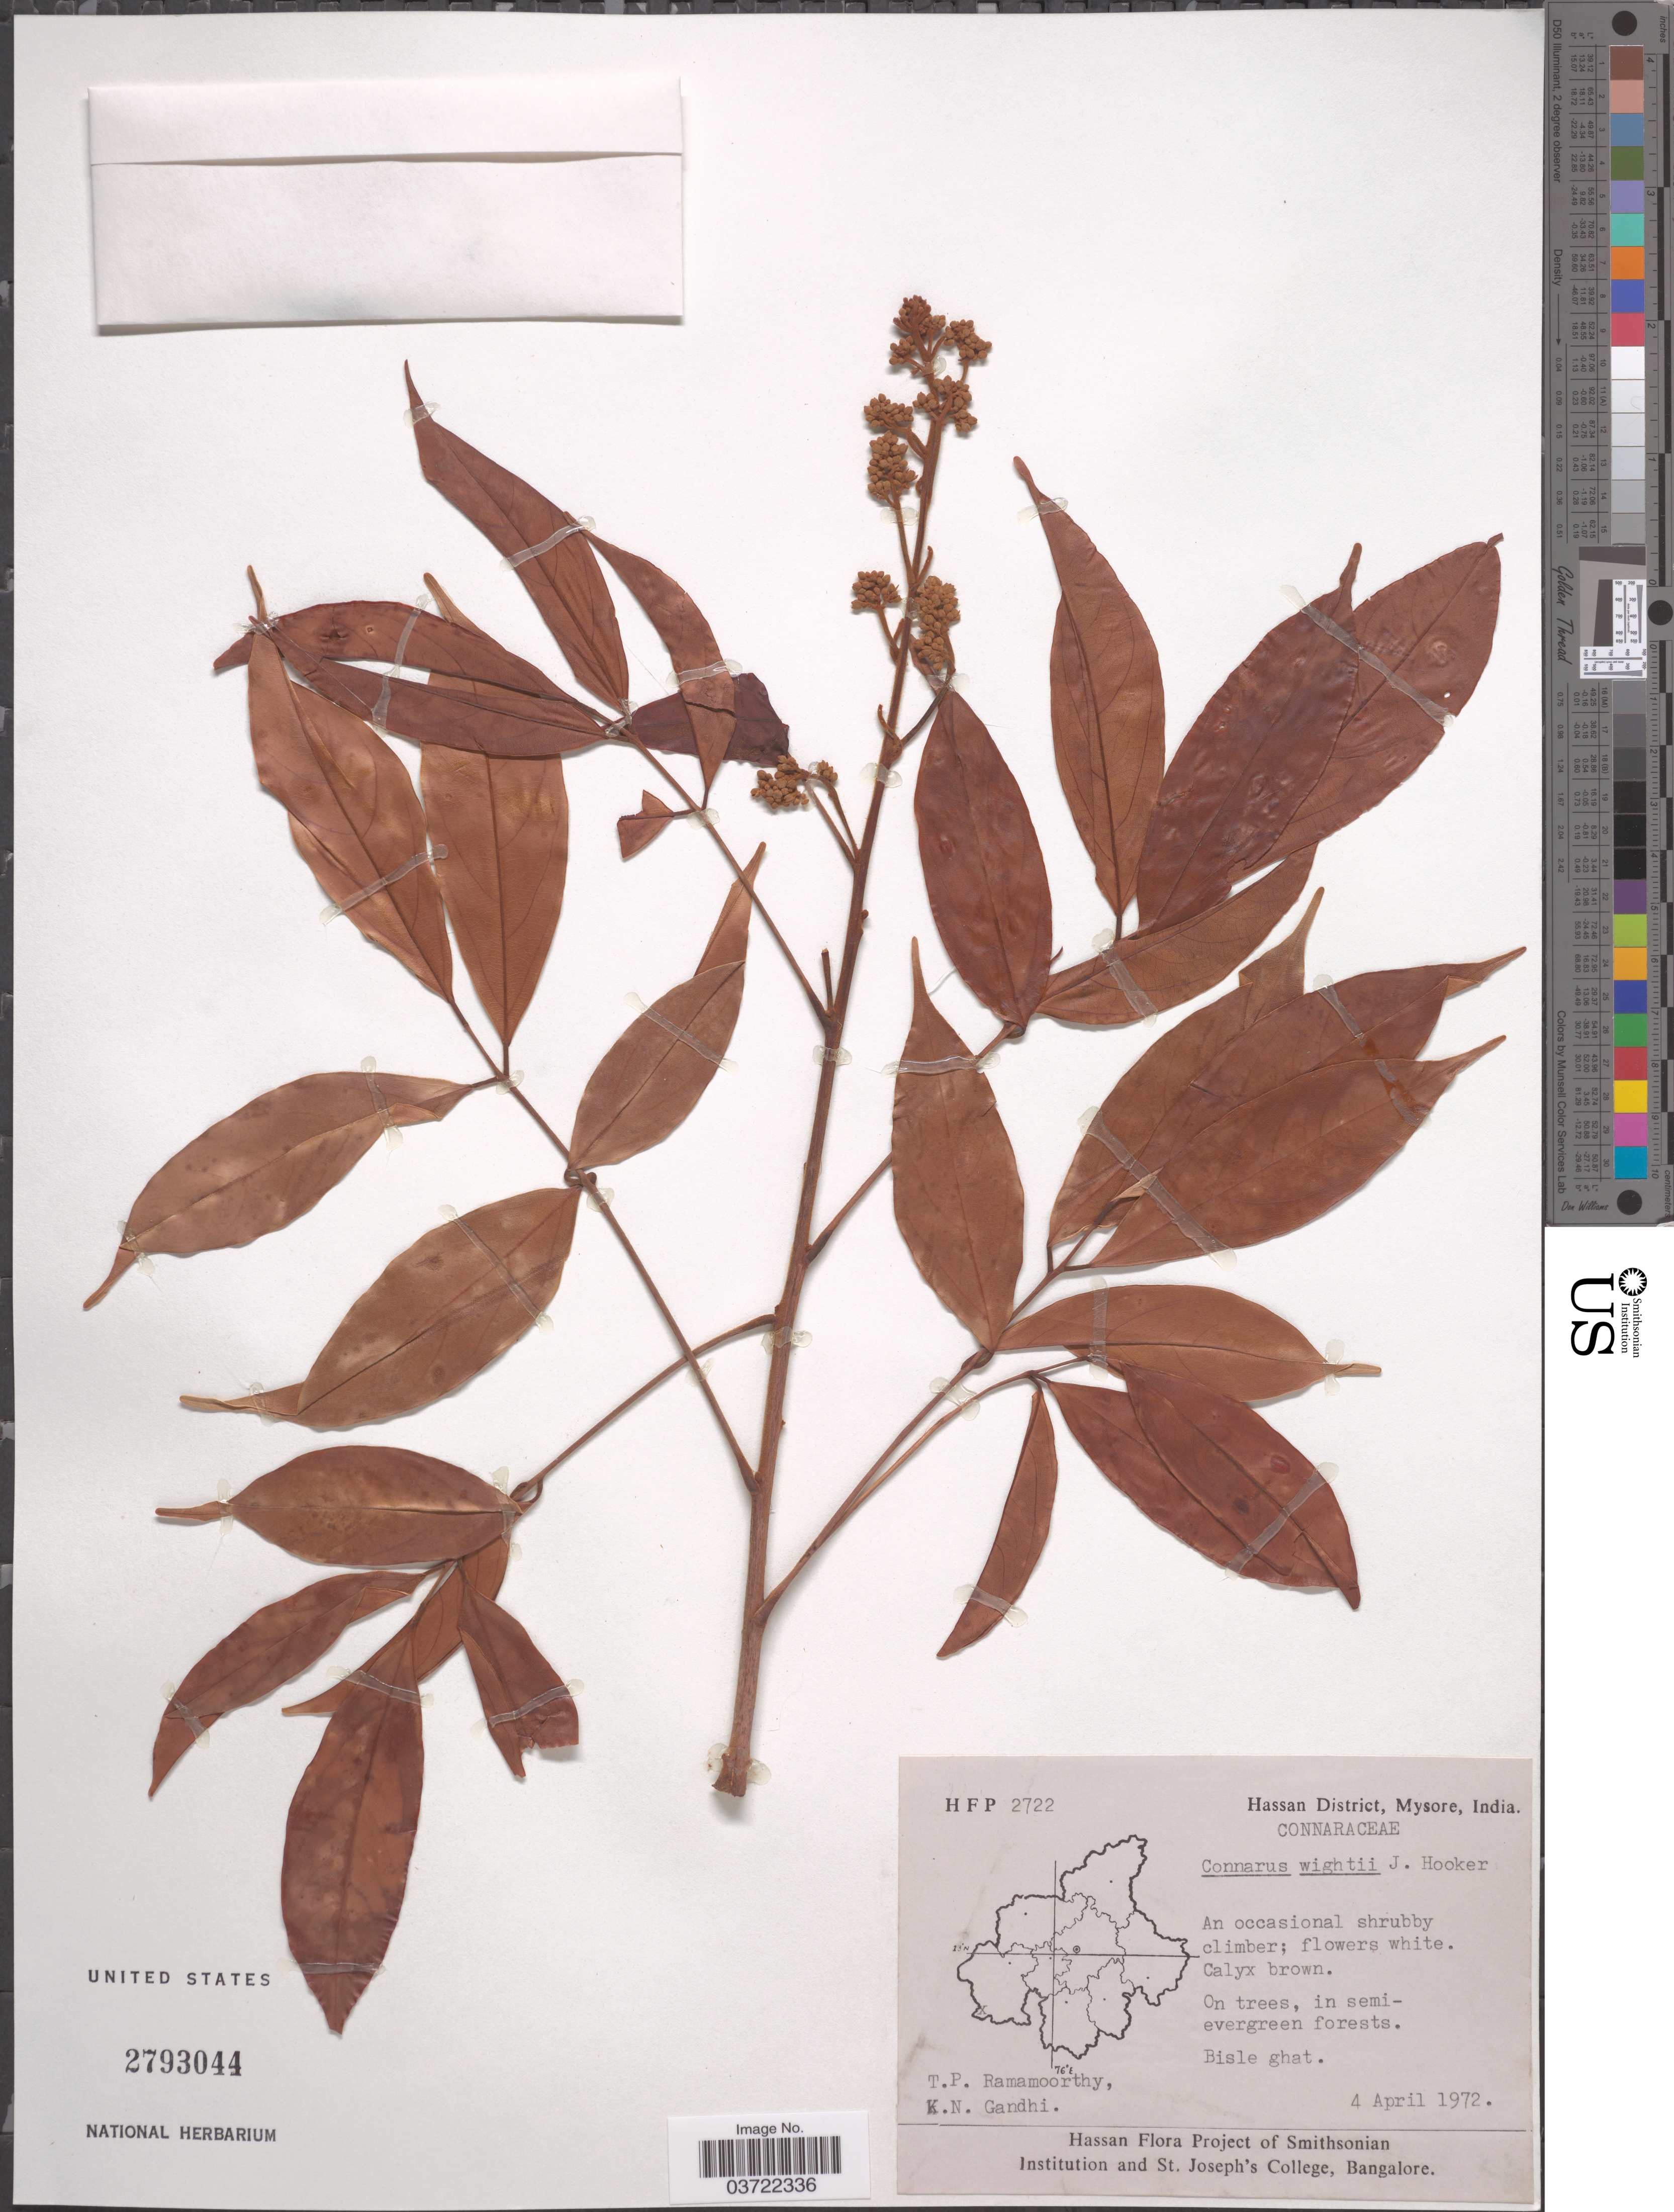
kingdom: Plantae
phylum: Tracheophyta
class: Magnoliopsida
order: Oxalidales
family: Connaraceae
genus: Connarus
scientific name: Connarus wightii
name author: Hook. f.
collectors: T. P. Ramamoorthy & K. N. Gandhi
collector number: HFP2722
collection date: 1972-04-04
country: India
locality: Hassan District, Mysore. Bisle ghat.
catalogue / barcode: US 2793044